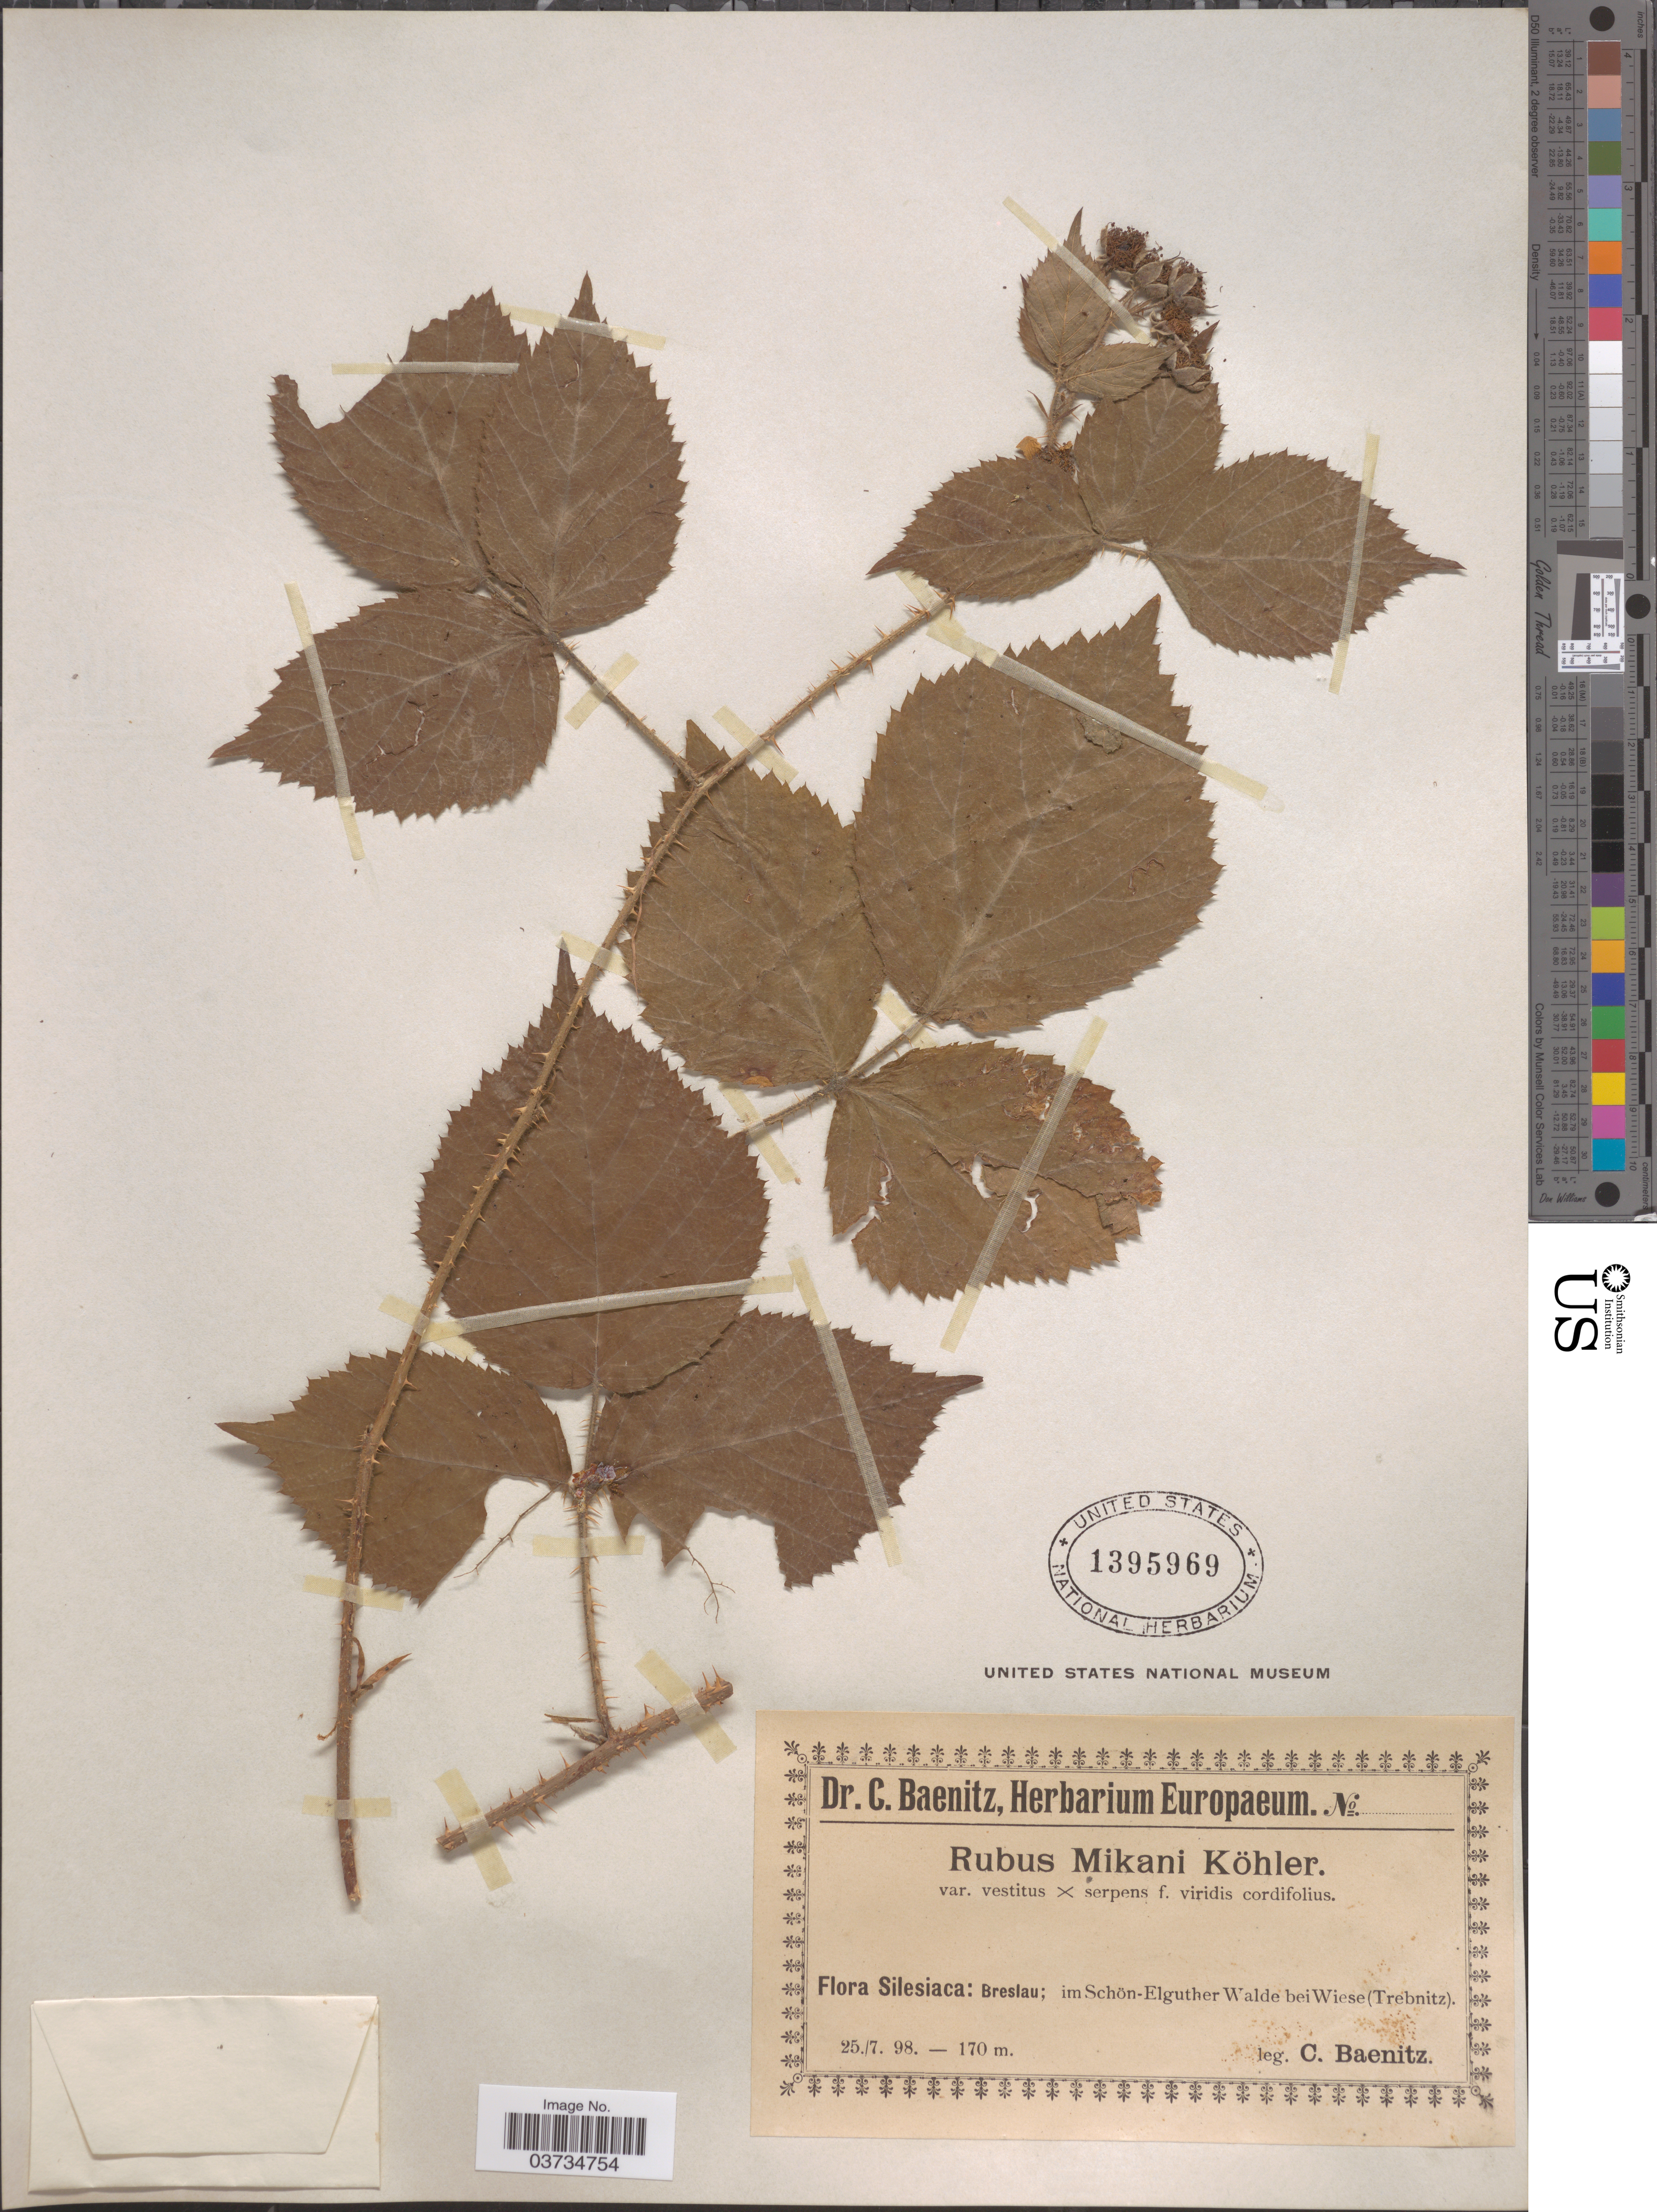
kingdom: Plantae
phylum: Tracheophyta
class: Magnoliopsida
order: Rosales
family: Rosaceae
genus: Rubus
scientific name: Rubus mikanii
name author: Köhler ex Weihe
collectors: C. G. Baenitz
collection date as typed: Transcribed d/m/y: 25/7/98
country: Poland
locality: Silesiaca: Breslau; im Schön-Elguther Walde bei Wiese (Trebnitz).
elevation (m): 170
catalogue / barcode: US 1395969